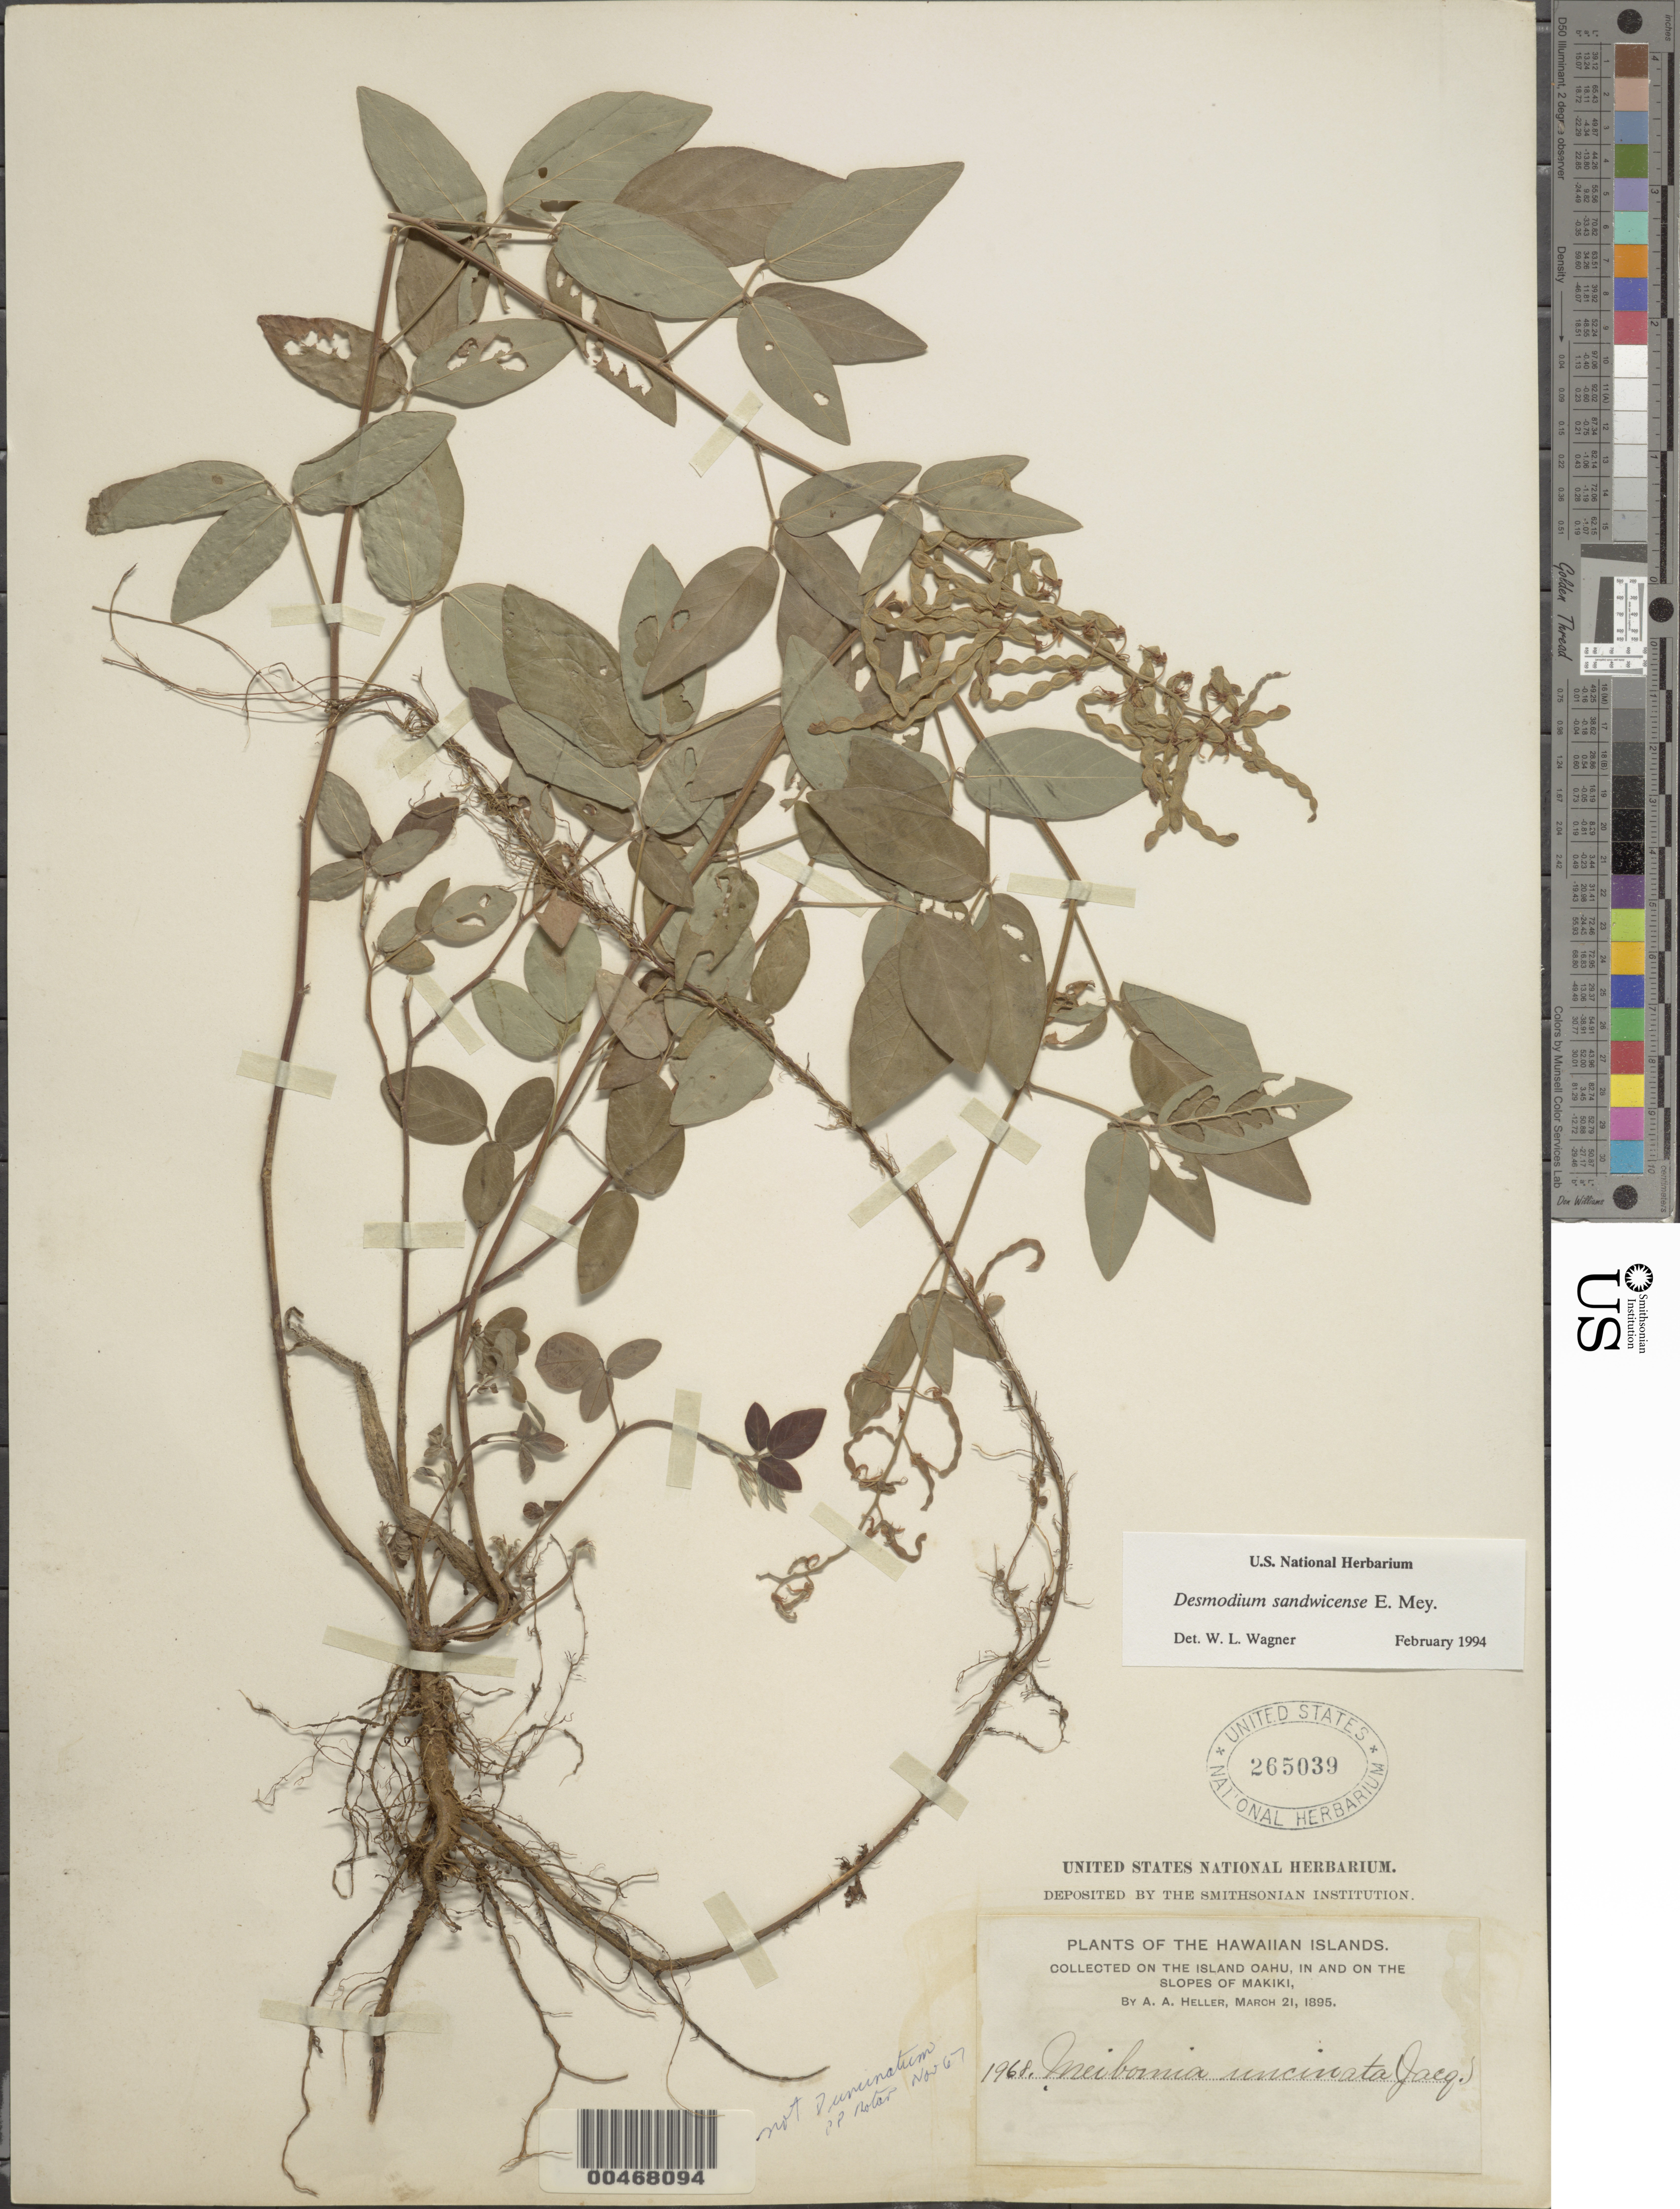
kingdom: Plantae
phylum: Tracheophyta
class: Magnoliopsida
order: Fabales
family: Fabaceae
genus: Desmodium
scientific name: Desmodium uncinatum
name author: (Jacq.) DC.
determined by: Wagner, W. L., (BOT), Smithsonian Institution - National Museum of Natural History (UNITED STATES)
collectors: A. A. Heller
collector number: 1968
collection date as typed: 21 Mar 1895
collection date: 1895-03-21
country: United States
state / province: Hawaii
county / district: Honolulu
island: Oahu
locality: In and on the slopes of Mikiki.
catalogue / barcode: US 265039